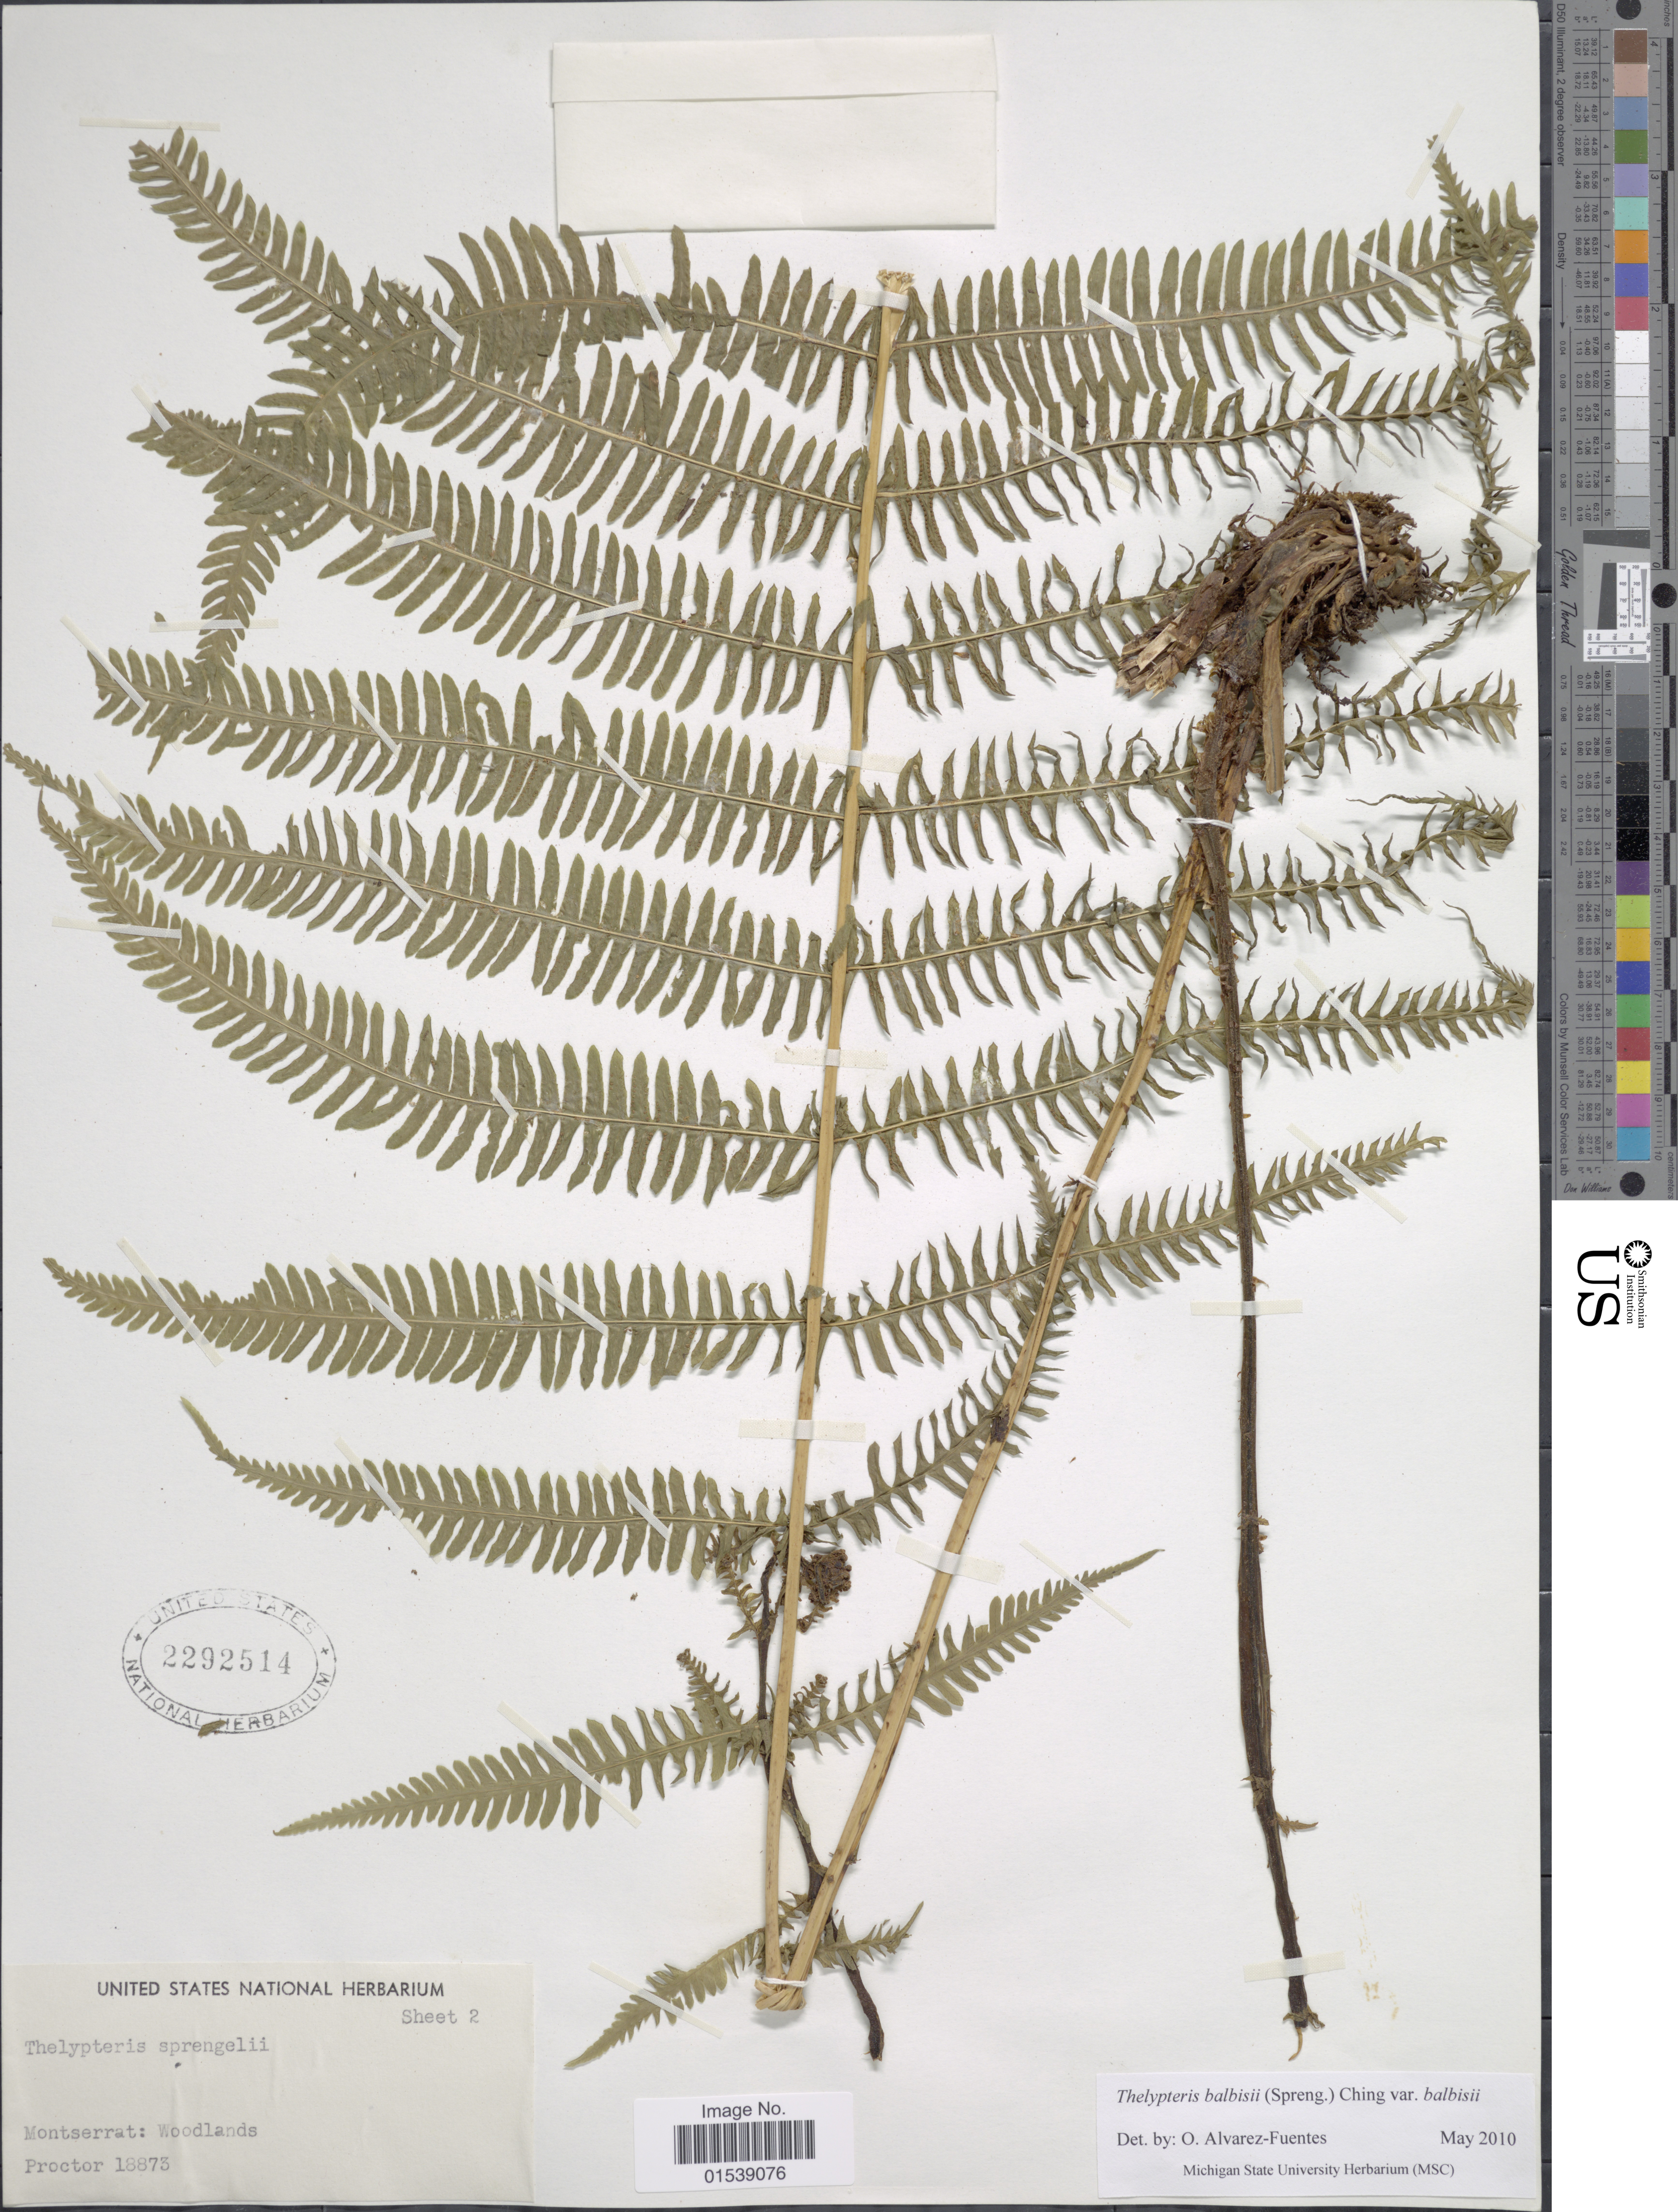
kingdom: Plantae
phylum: Tracheophyta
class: Polypodiopsida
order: Polypodiales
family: Thelypteridaceae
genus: Amauropelta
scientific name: Amauropelta balbisii (Spreng.) comb. nov., ined. 2015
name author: (Spreng.)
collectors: -- Proctor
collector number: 18873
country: Montserrat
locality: Montserrat: Woodlands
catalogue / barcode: US 2292514